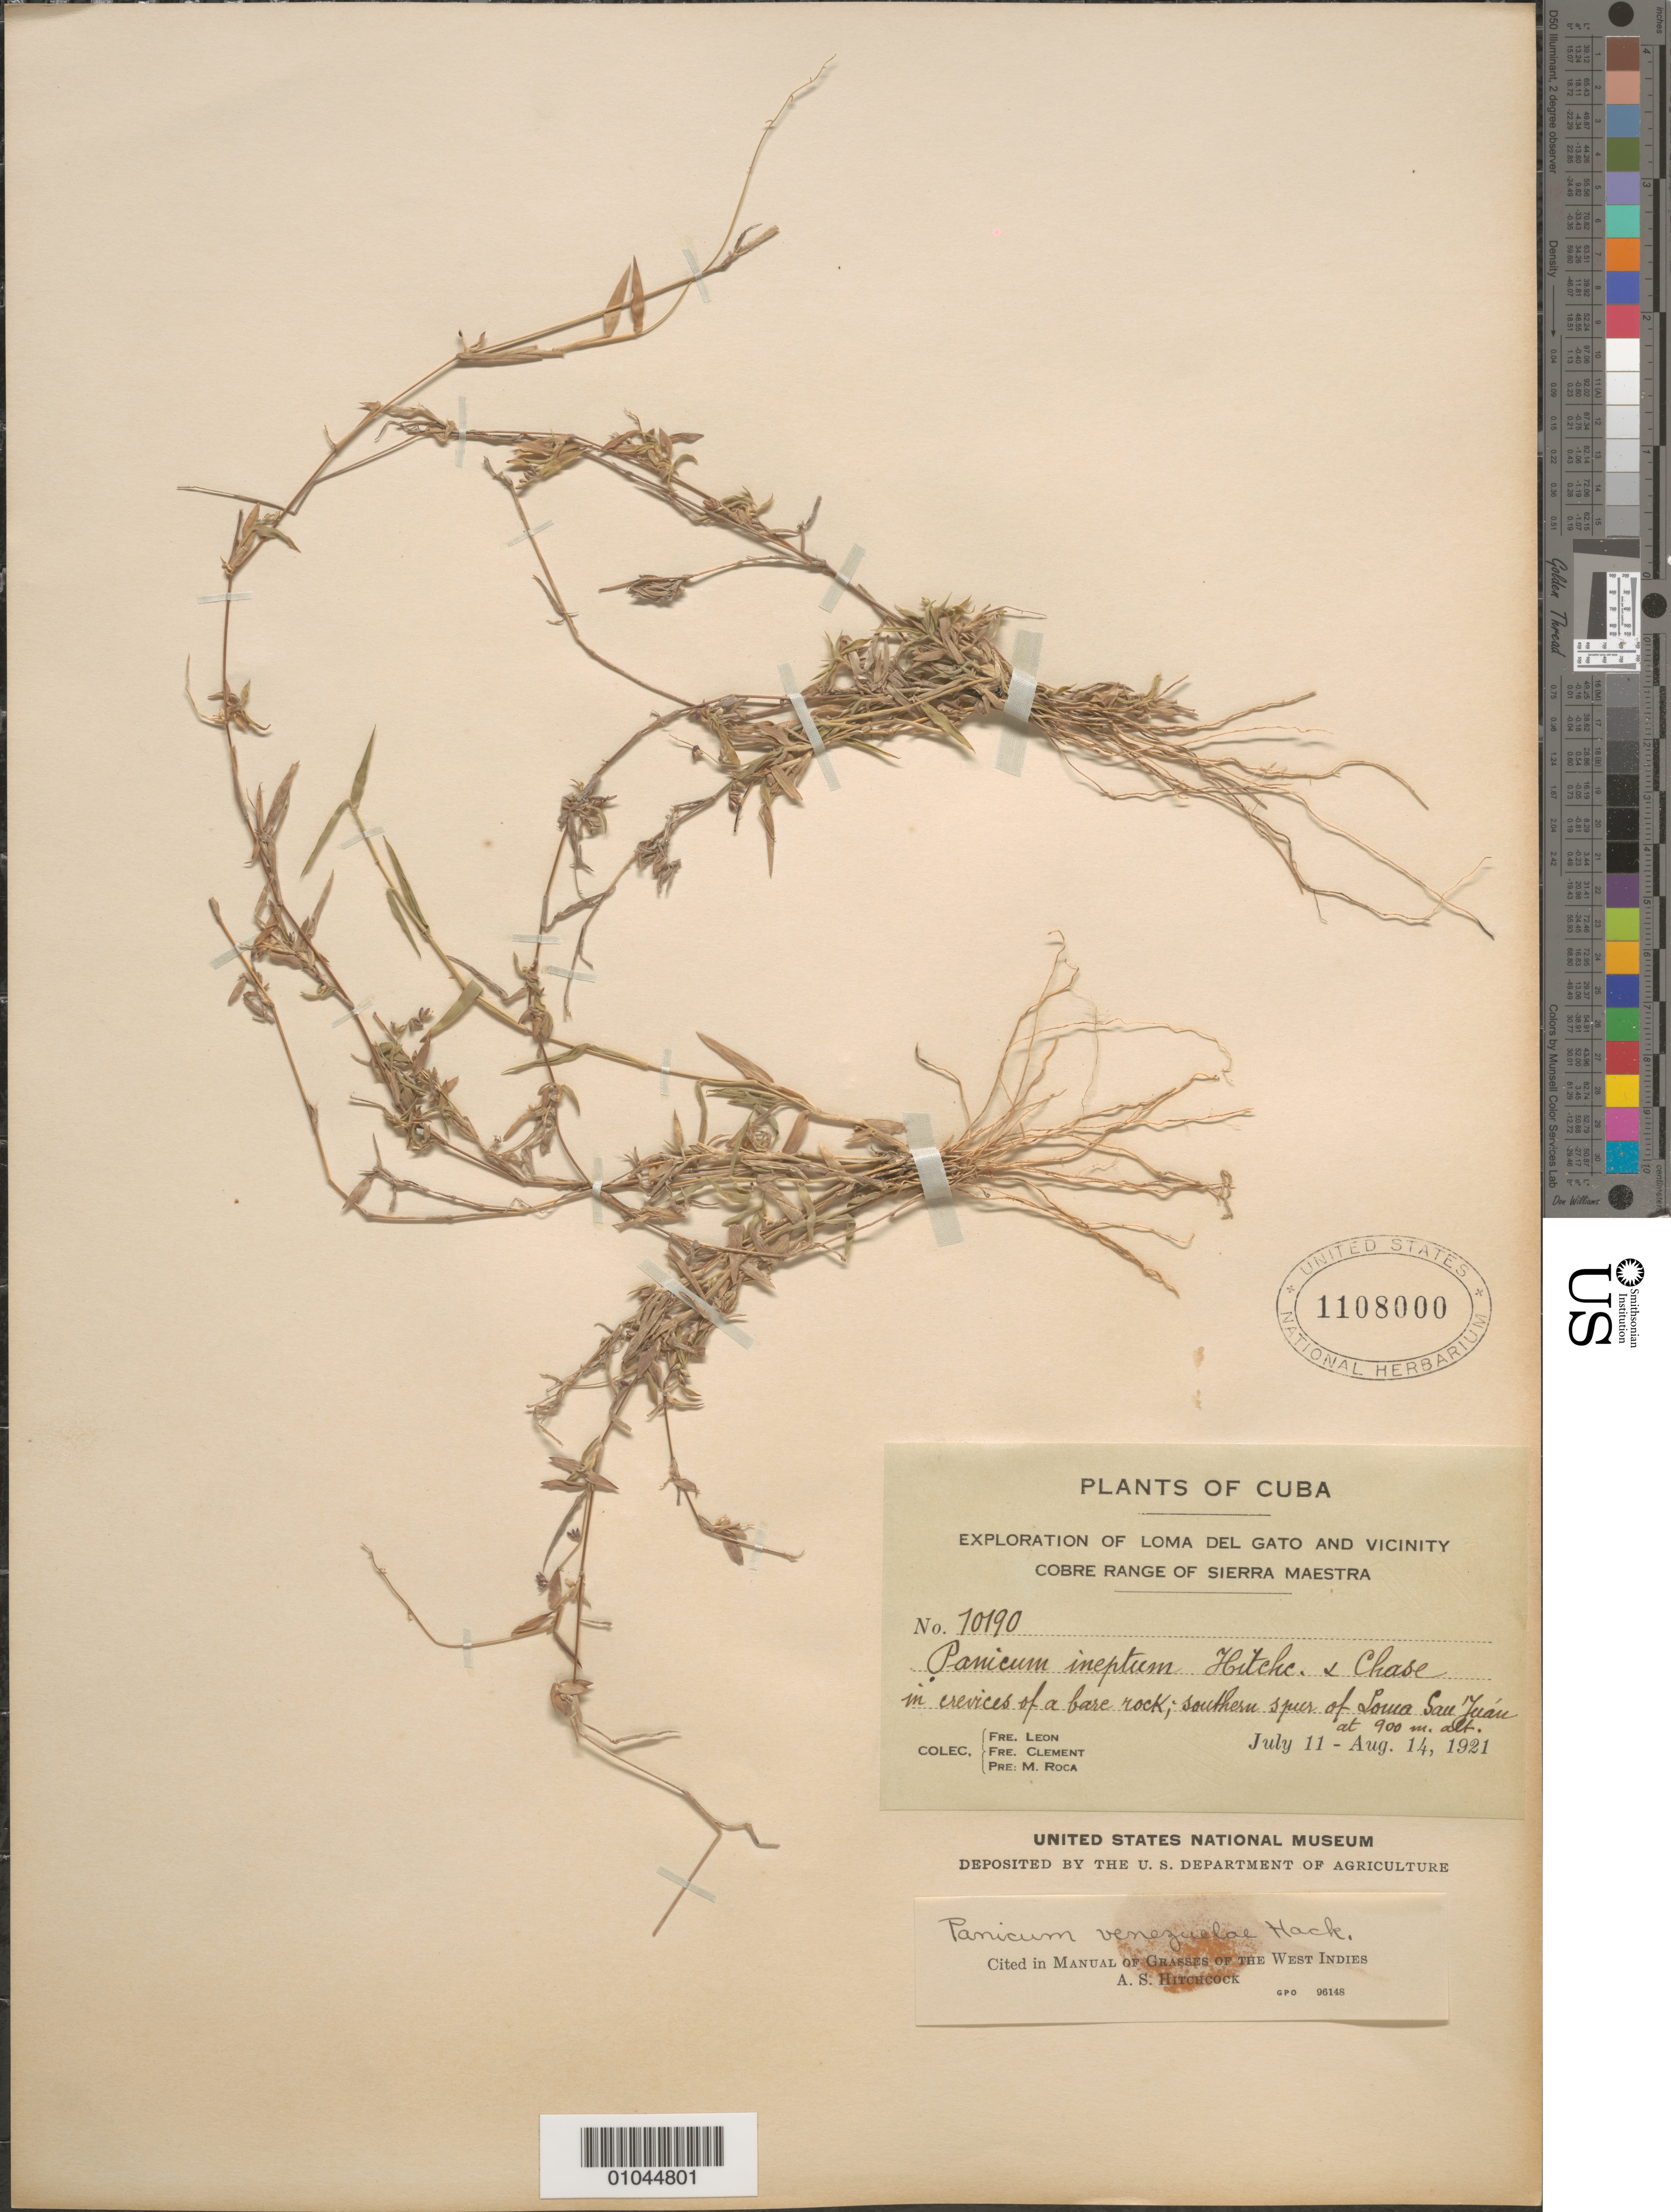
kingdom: Plantae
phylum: Tracheophyta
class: Liliopsida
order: Poales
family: Poaceae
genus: Panicum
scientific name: Panicum venezuelae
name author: Hack.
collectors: Bro. León, B. Clement & M. Roca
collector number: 10190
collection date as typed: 11 Jul 1921 to 14 Aug 1921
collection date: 1921-07-11/1921-08-14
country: Cuba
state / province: Oriente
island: Cuba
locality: Loma del Gato and vicinity, Cobre range of Sierra Maestra, southern spur of Loma San Juan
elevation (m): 900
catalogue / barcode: US 1108000